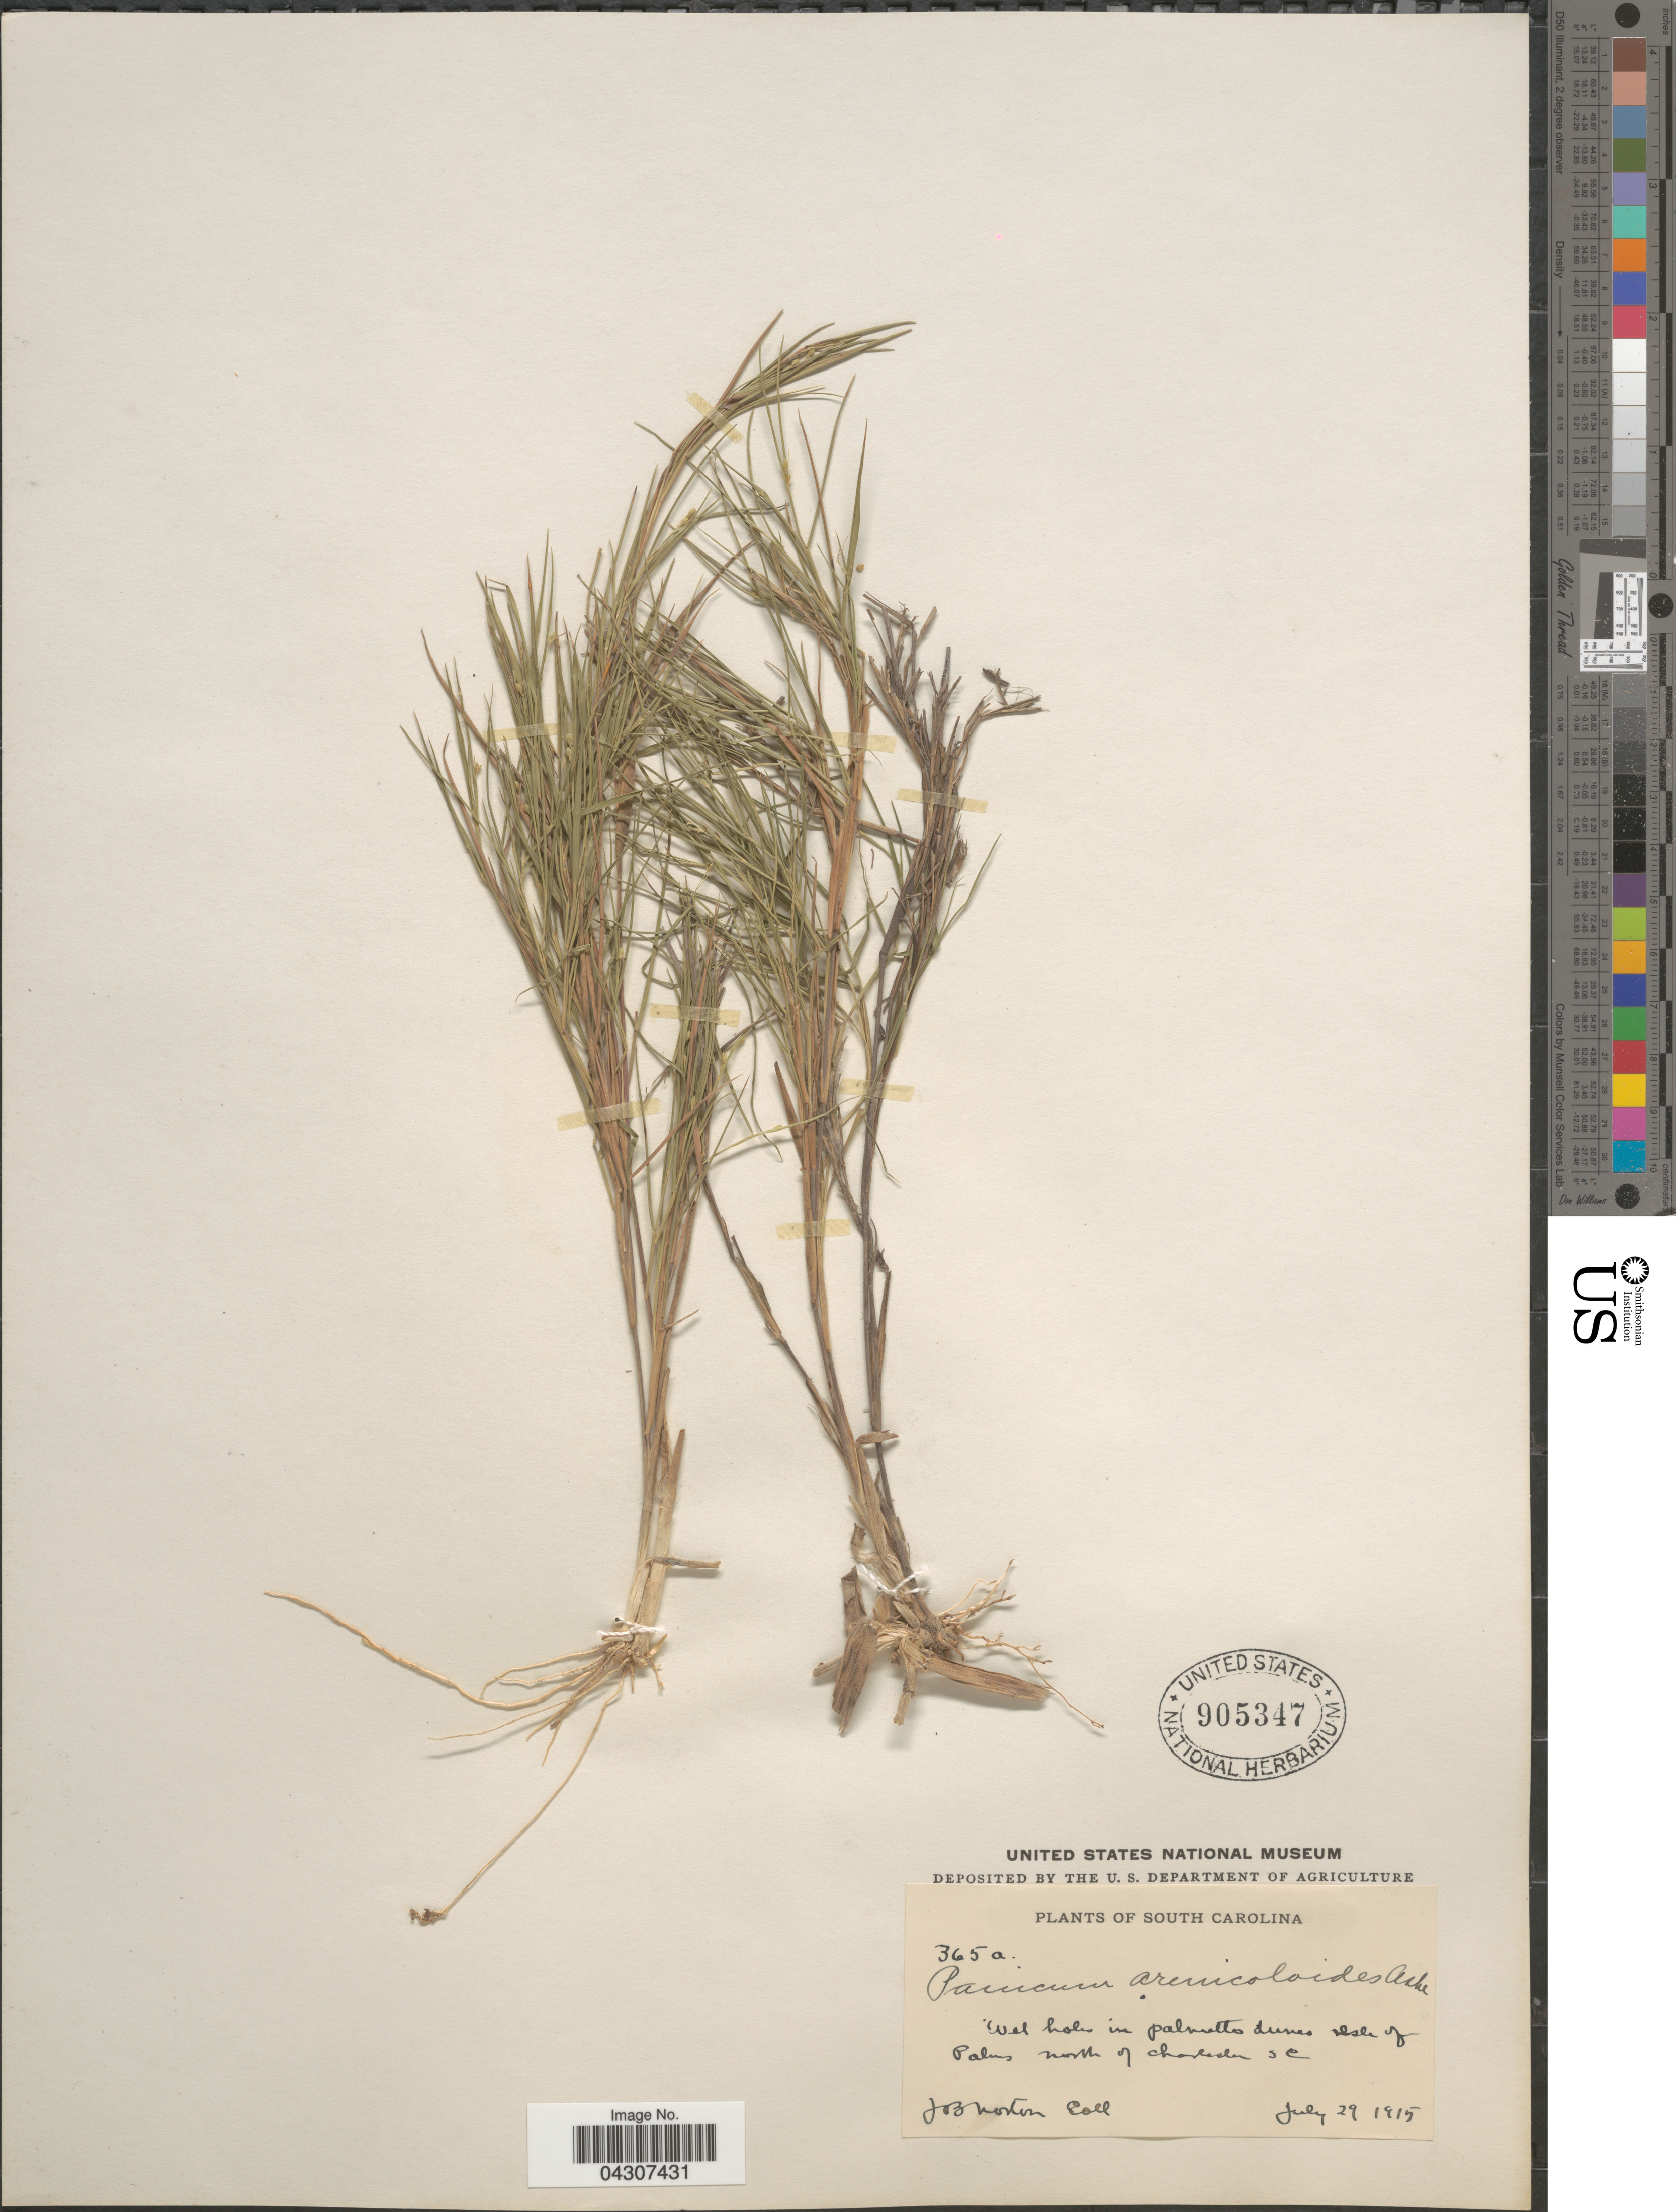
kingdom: Plantae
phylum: Tracheophyta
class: Liliopsida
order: Poales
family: Poaceae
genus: Dichanthelium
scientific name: Dichanthelium aciculare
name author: (Desv. ex Poir.) Gould & C.A. Clark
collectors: J. B. Norton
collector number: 365a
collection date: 1915-07-29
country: United States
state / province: South Carolina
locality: Wet holes in palmetto dunes Isle of Palms North of Charleston.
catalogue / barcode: US 905347